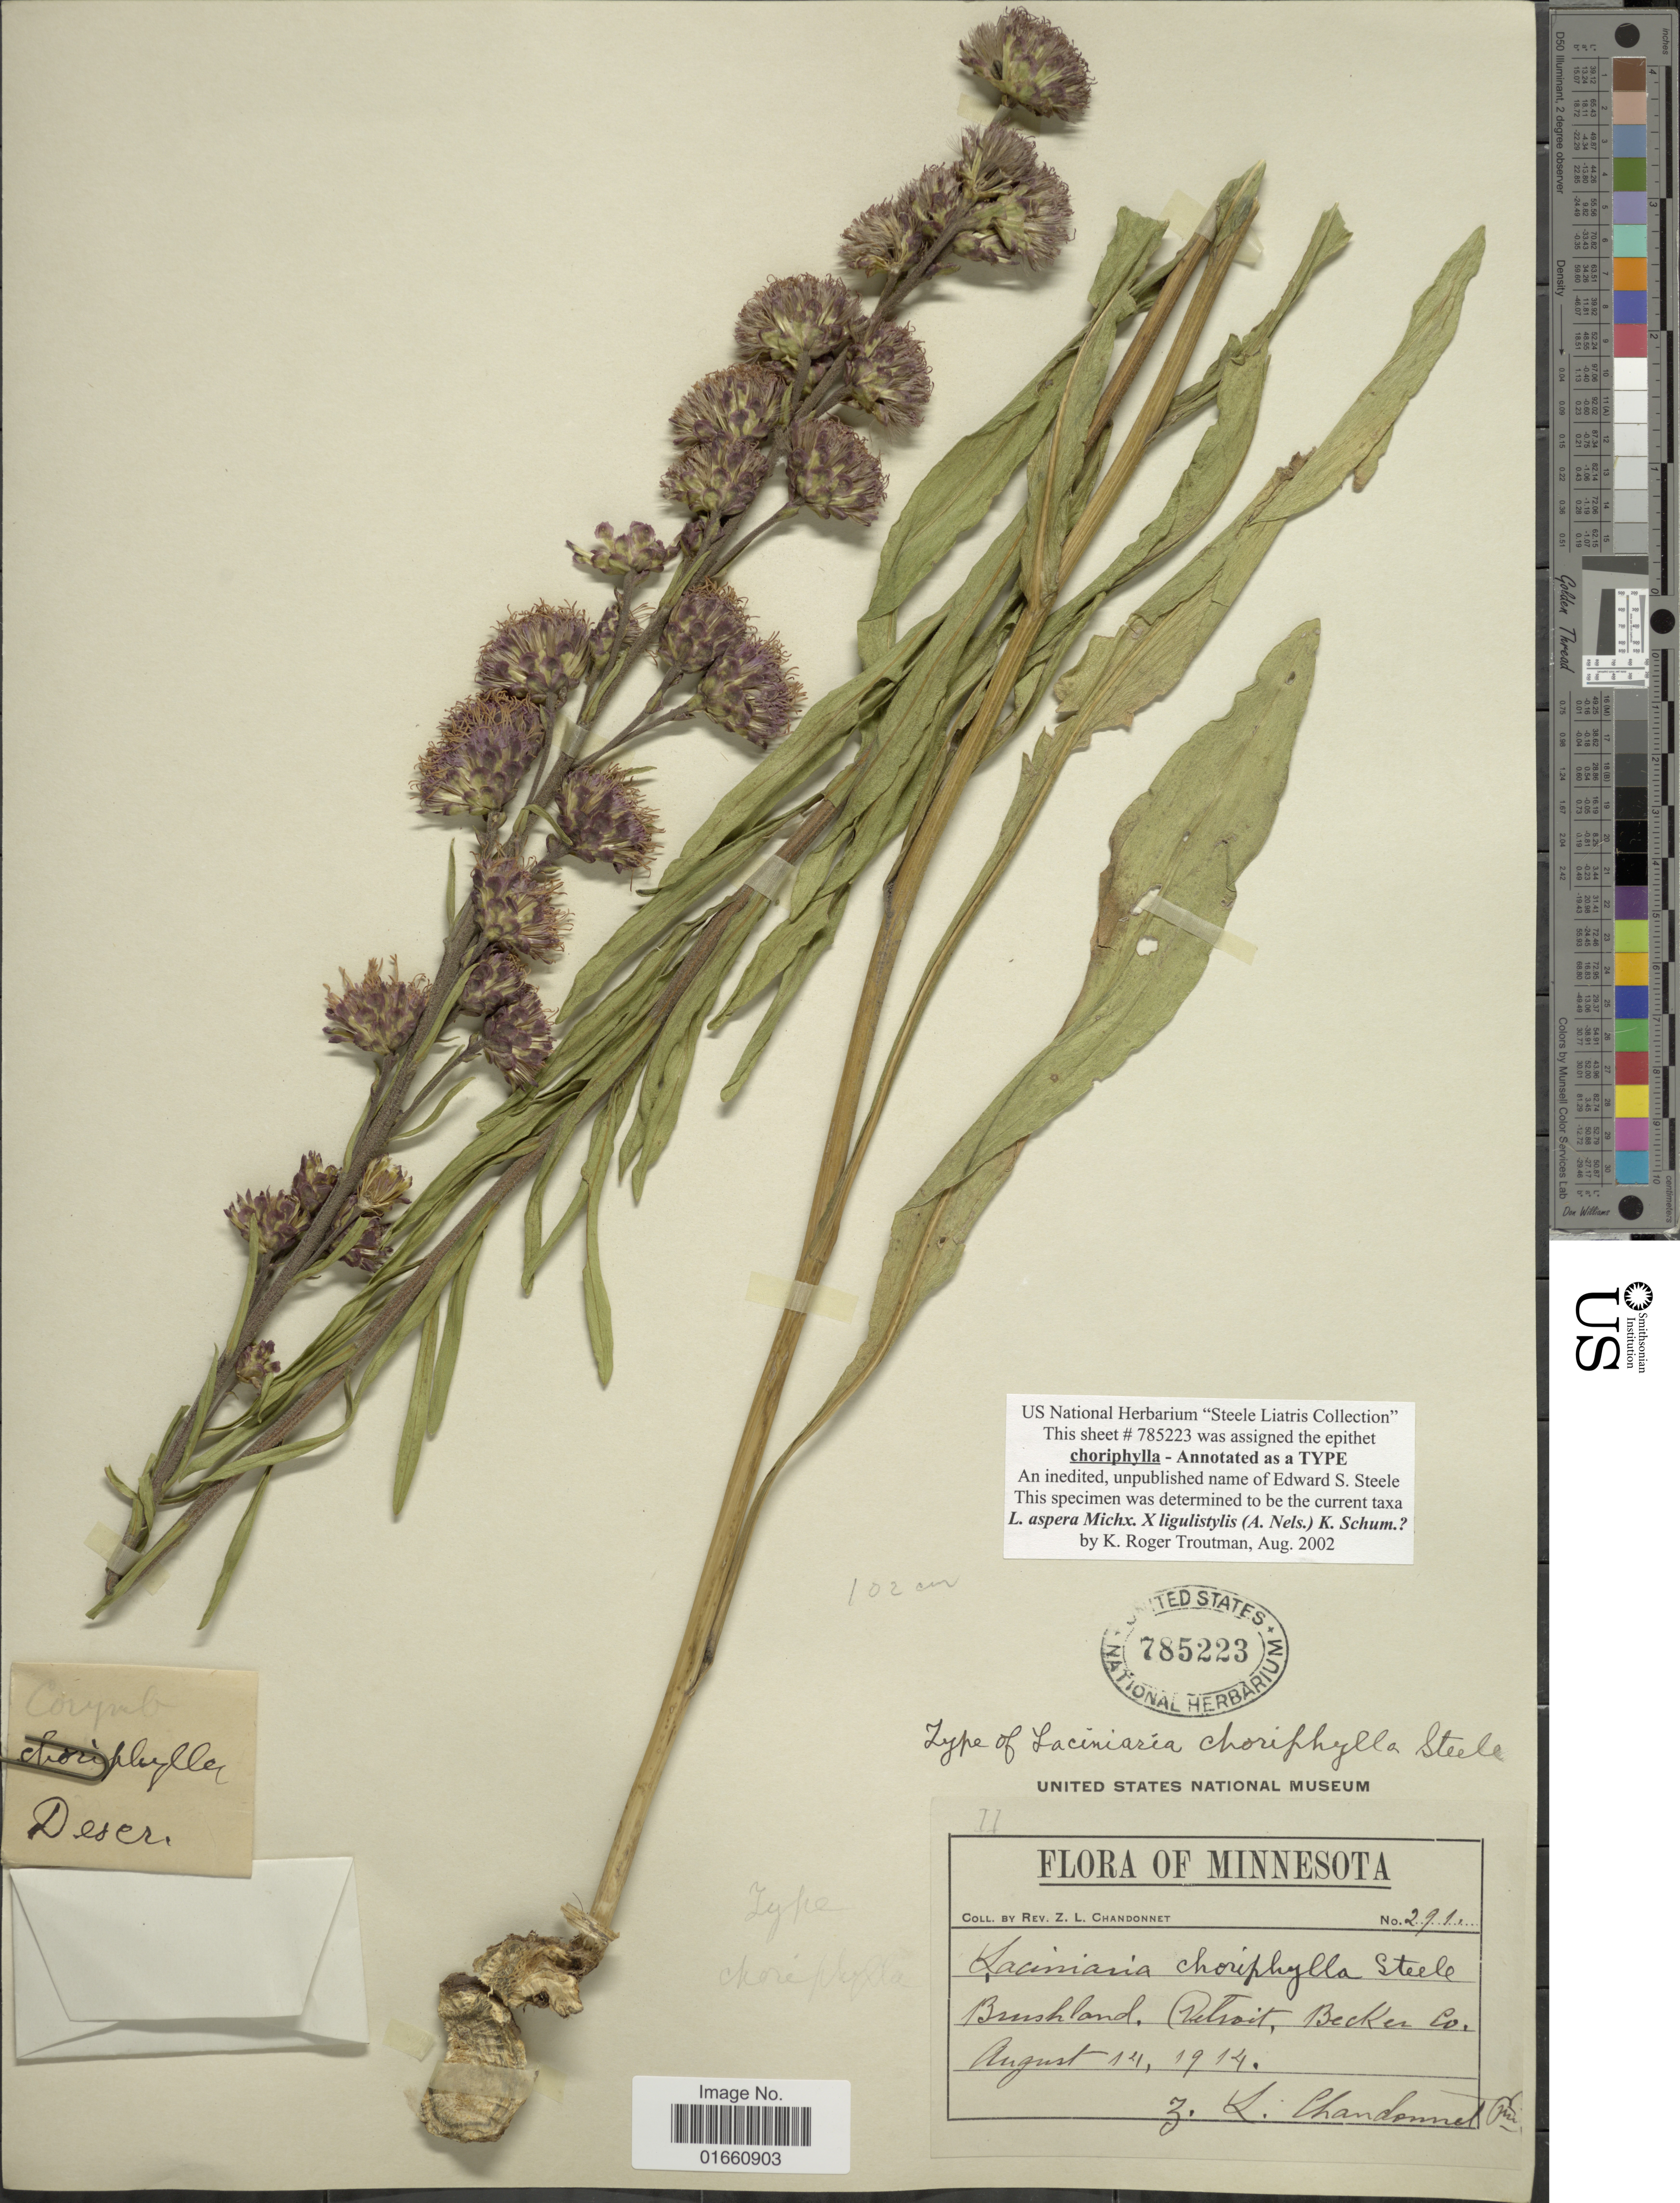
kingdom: Plantae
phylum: Tracheophyta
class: Magnoliopsida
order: Asterales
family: Asteraceae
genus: Liatris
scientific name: Liatris aspera x L. ligulistylus (A. Nelson) K. Schum.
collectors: Z. Chandonnet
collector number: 291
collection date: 1914-08-14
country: United States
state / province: Minnesota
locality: Brushland, Detroit, Becker Co.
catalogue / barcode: US 785223